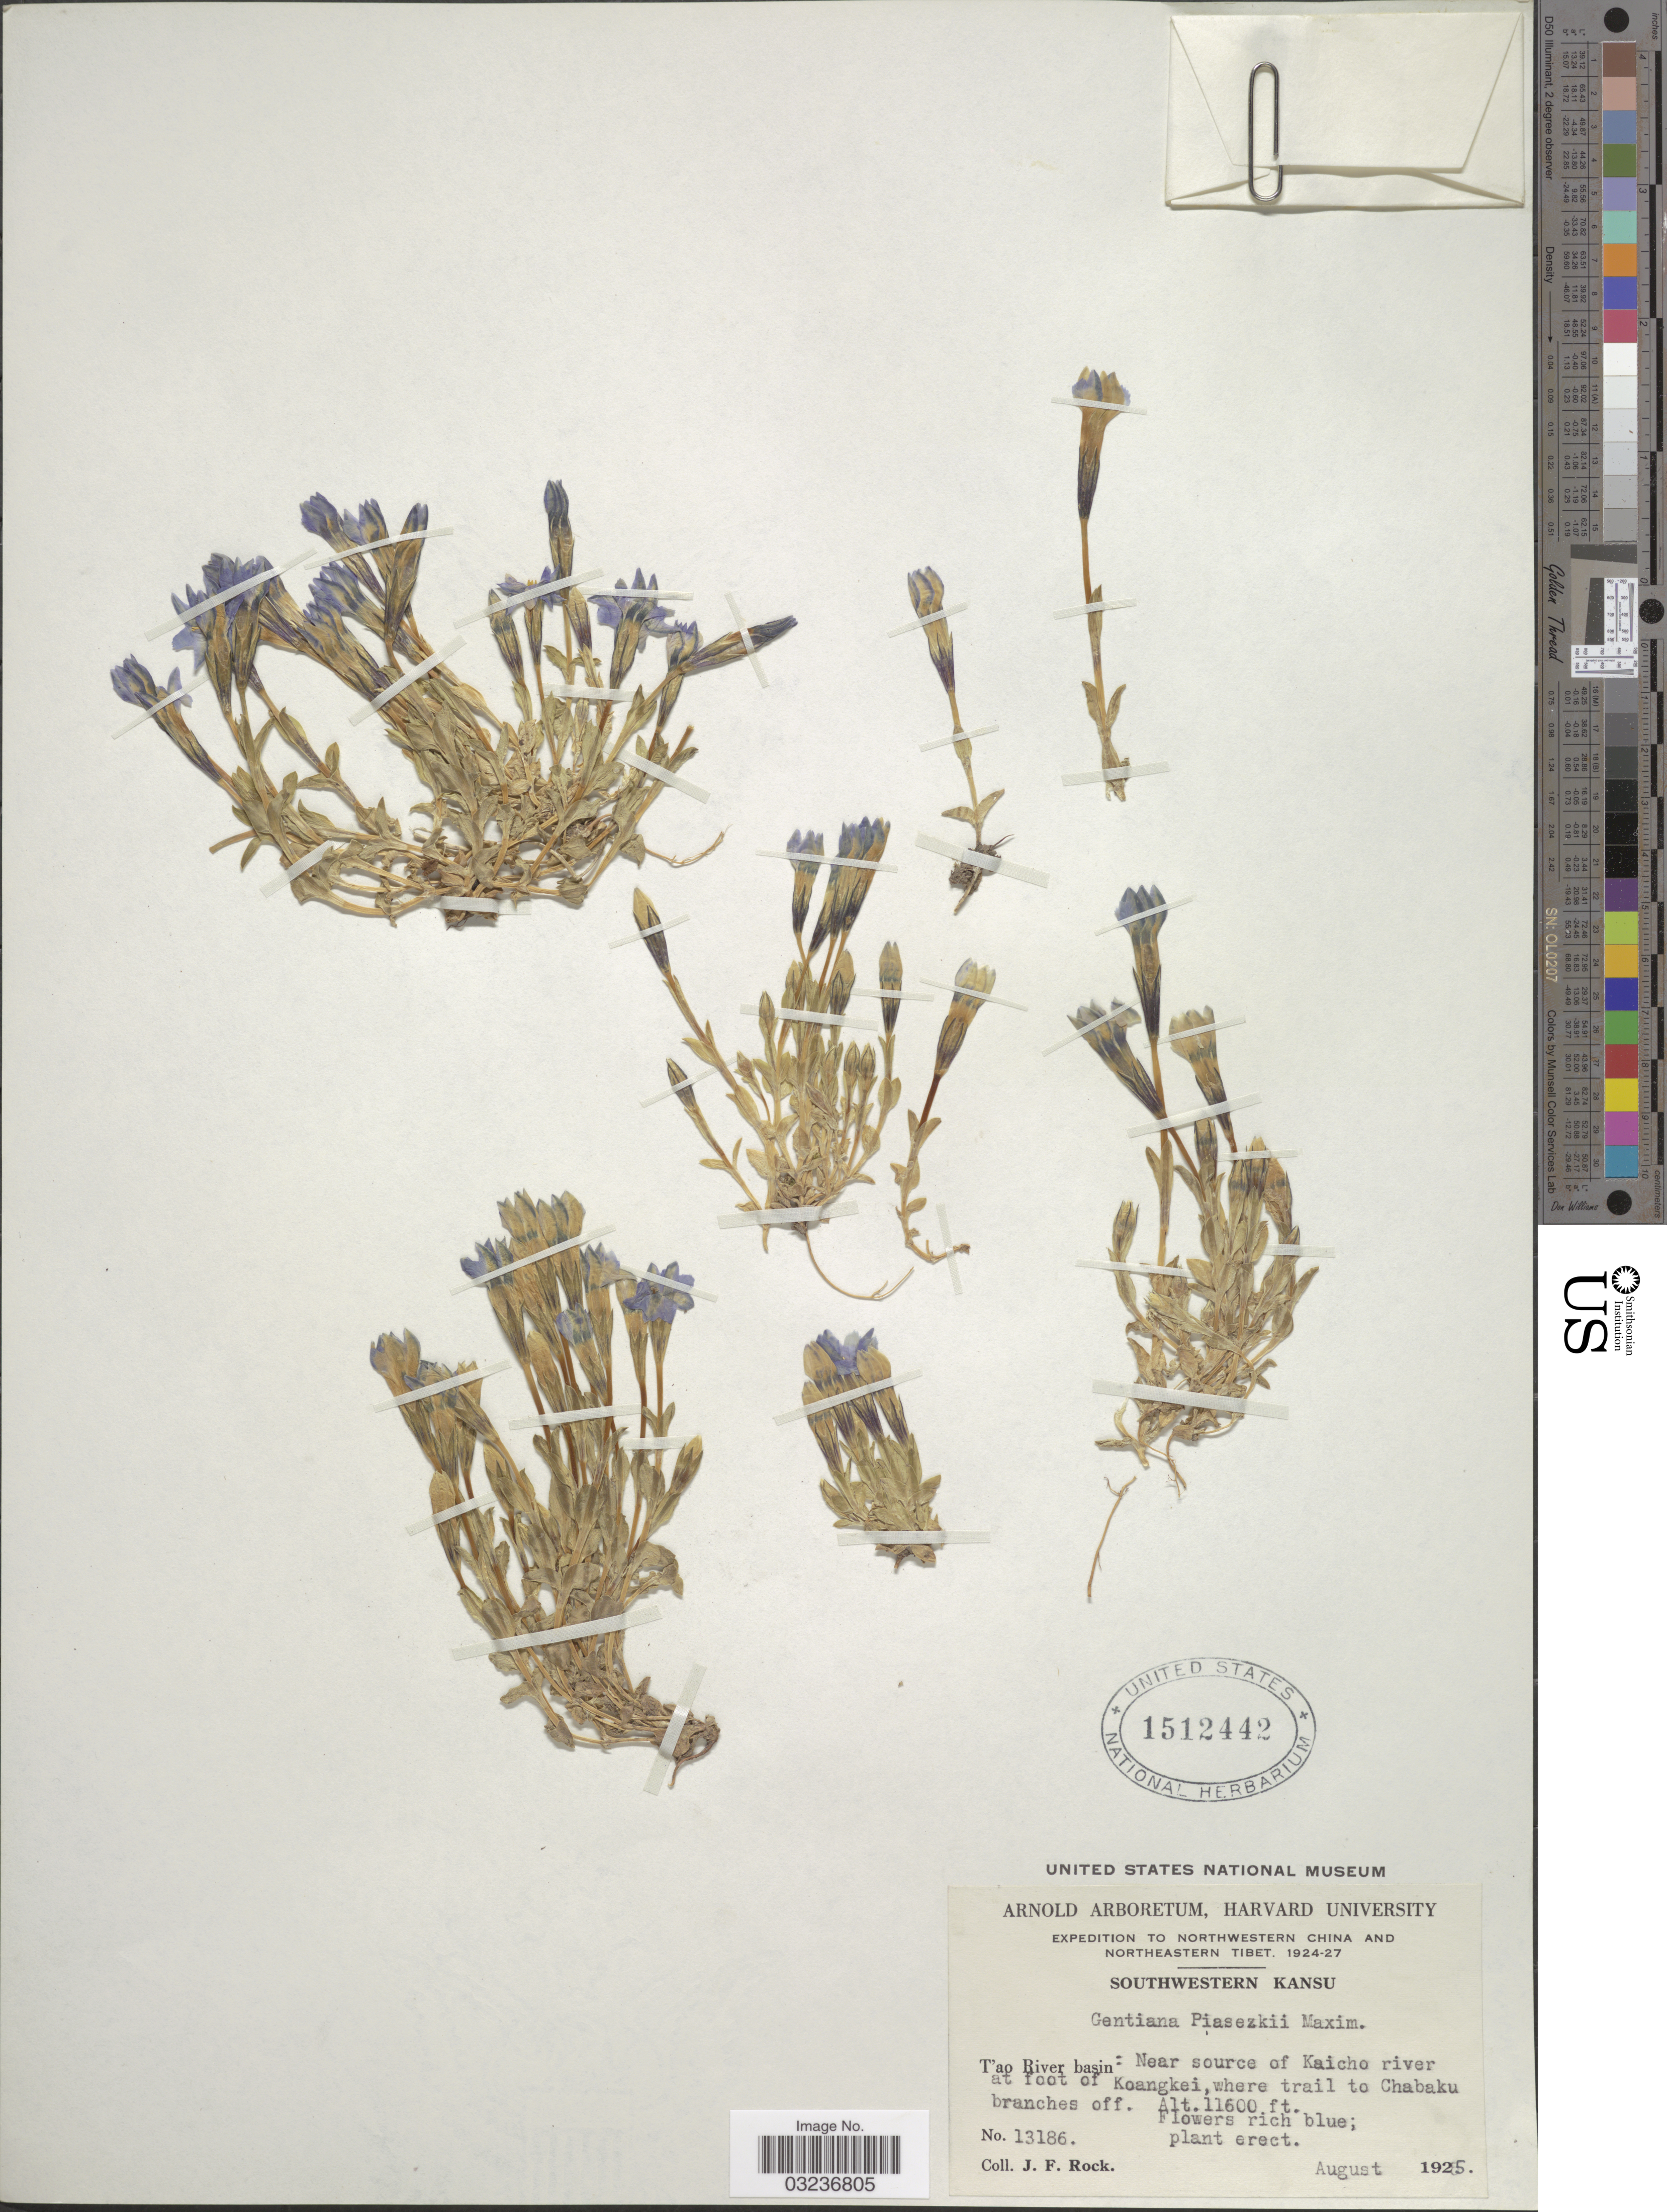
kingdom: Plantae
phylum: Tracheophyta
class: Magnoliopsida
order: Gentianales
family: Gentianaceae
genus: Gentiana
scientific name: Gentiana piasezkii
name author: Maxim.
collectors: J. Rock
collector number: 13186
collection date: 1925-08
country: China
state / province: Gansu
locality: Northwestern China and Northeastern Tibet, Southwestern Kansu, T'ao River basin: Near source of Kaicho river at foot of Koangkei, where trail to Chabaku branches off.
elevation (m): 3536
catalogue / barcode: US 1512442